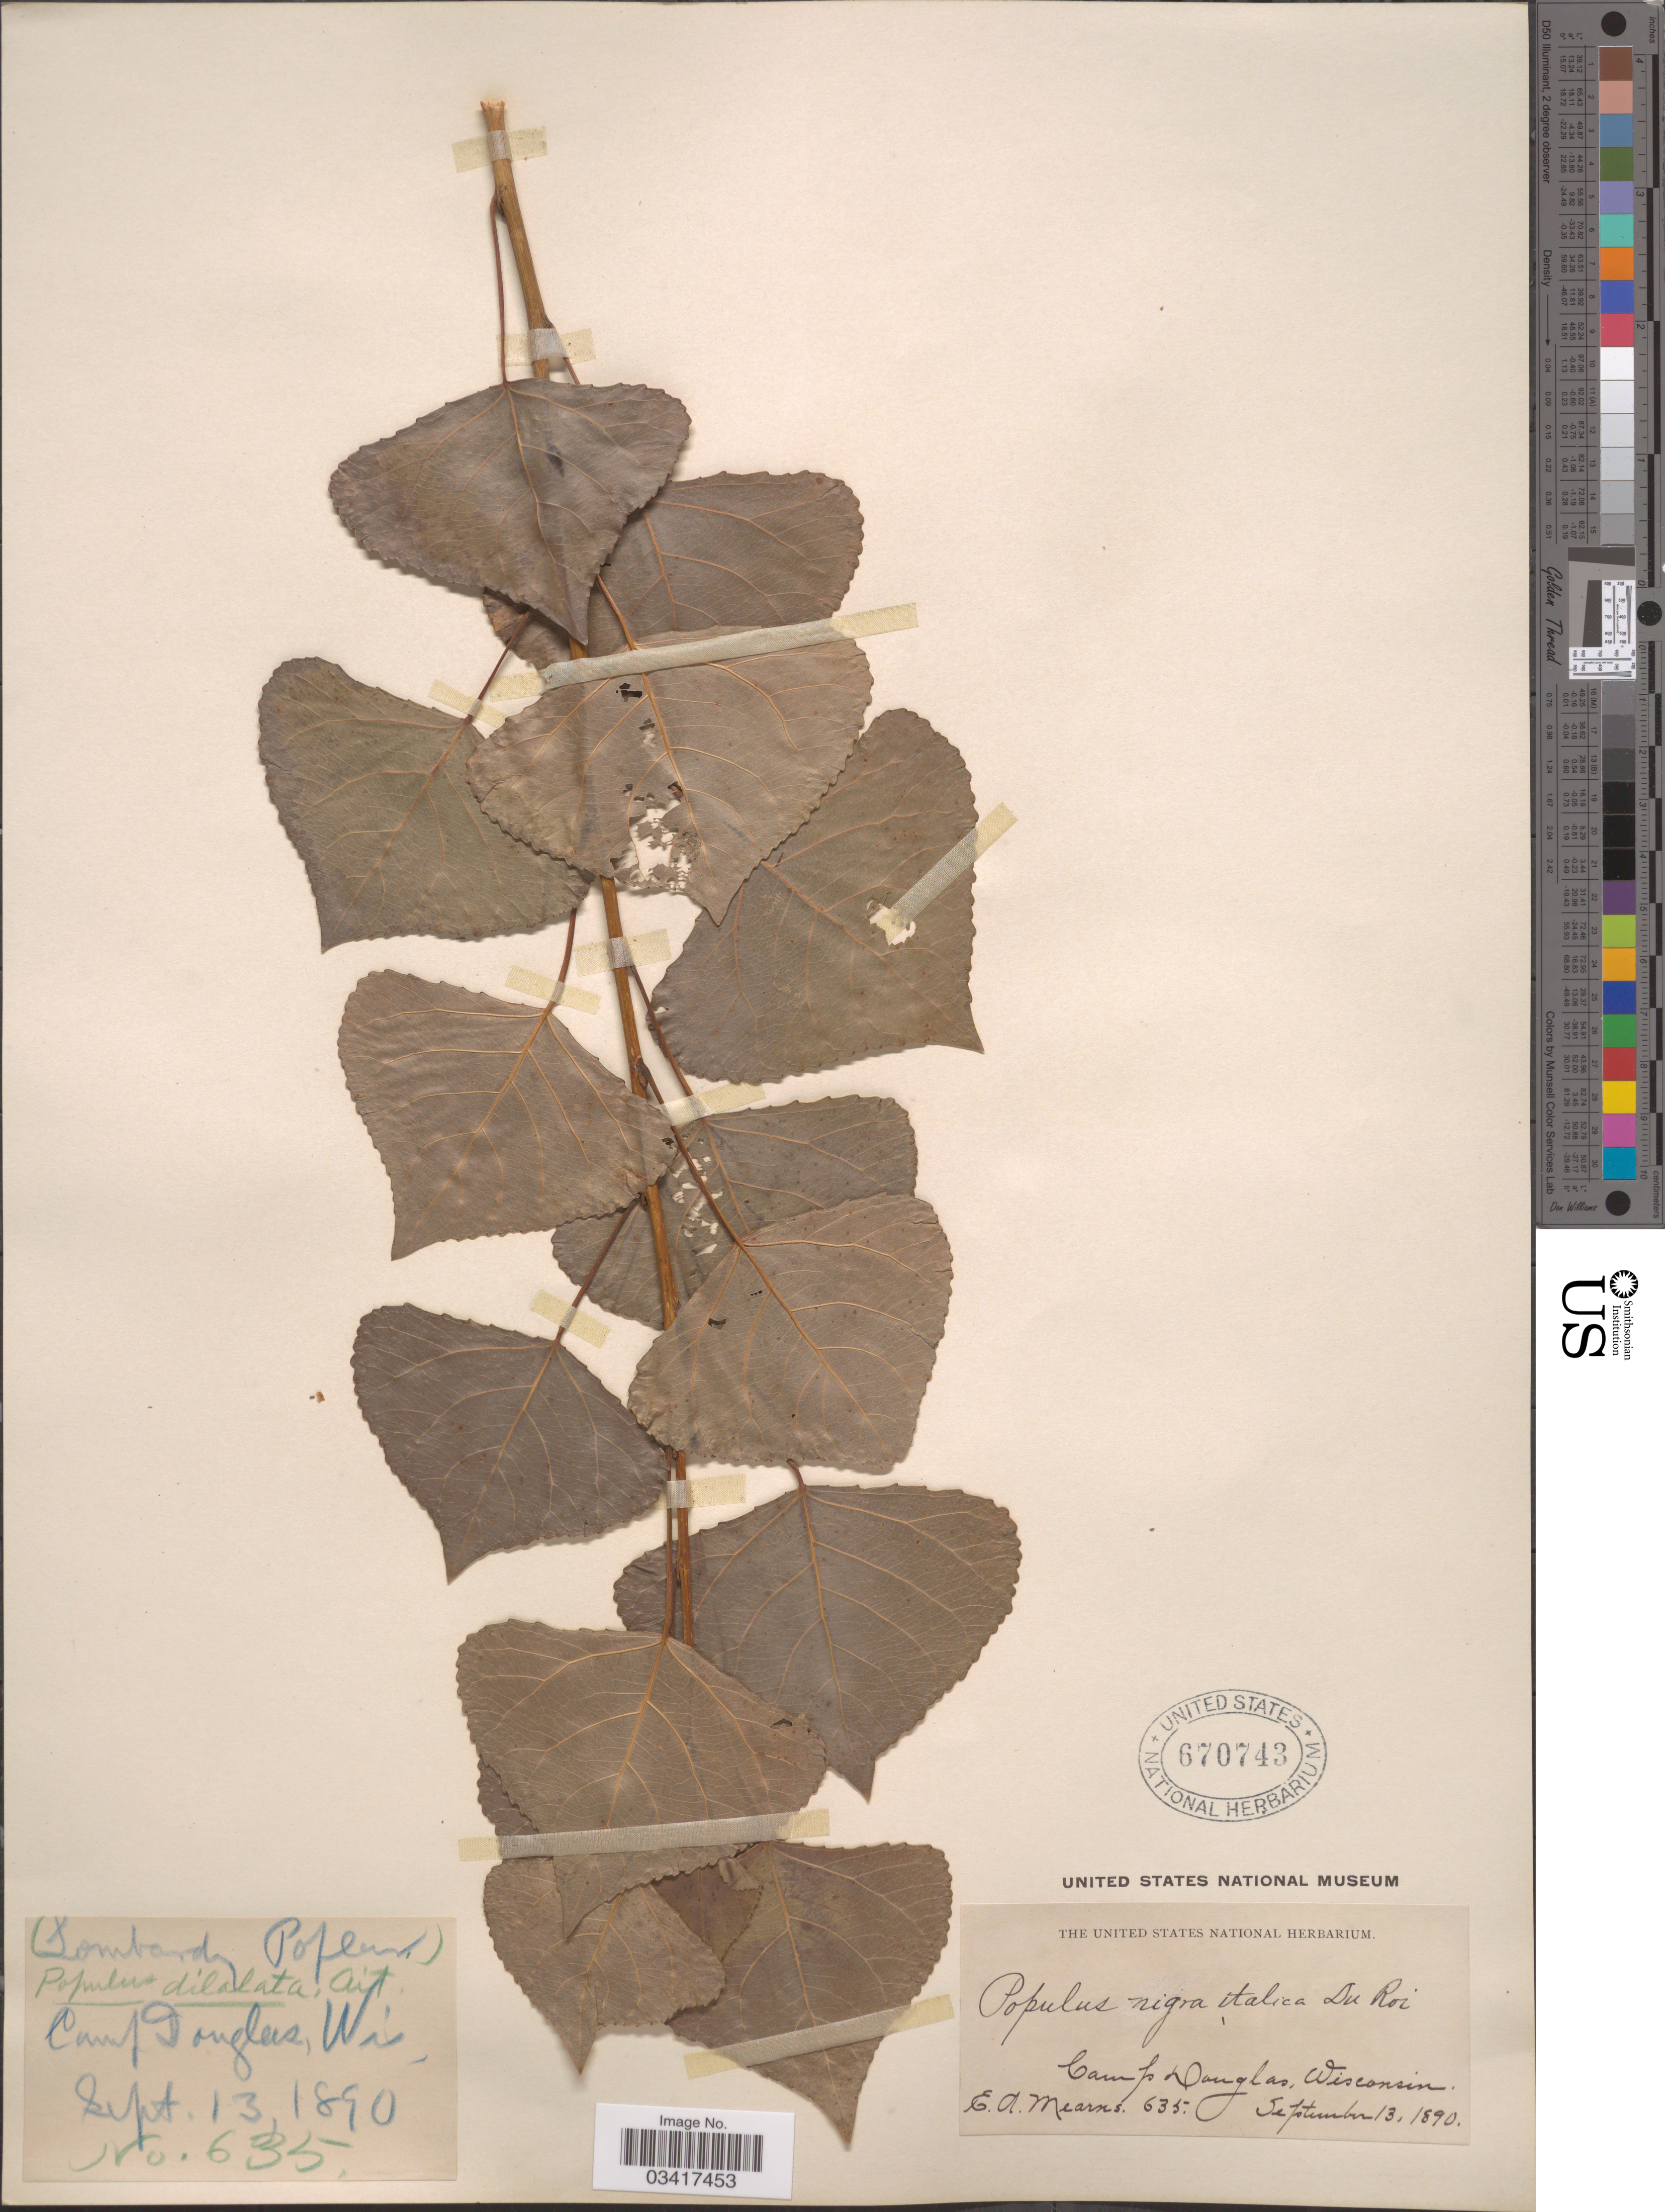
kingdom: Plantae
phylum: Tracheophyta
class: Magnoliopsida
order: Malpighiales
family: Salicaceae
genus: Populus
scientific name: Populus dilatata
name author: Aiton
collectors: E. A. Mearns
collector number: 635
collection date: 1890-09-13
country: United States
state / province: Wisconsin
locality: Camp Douglas.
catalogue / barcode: US 670743